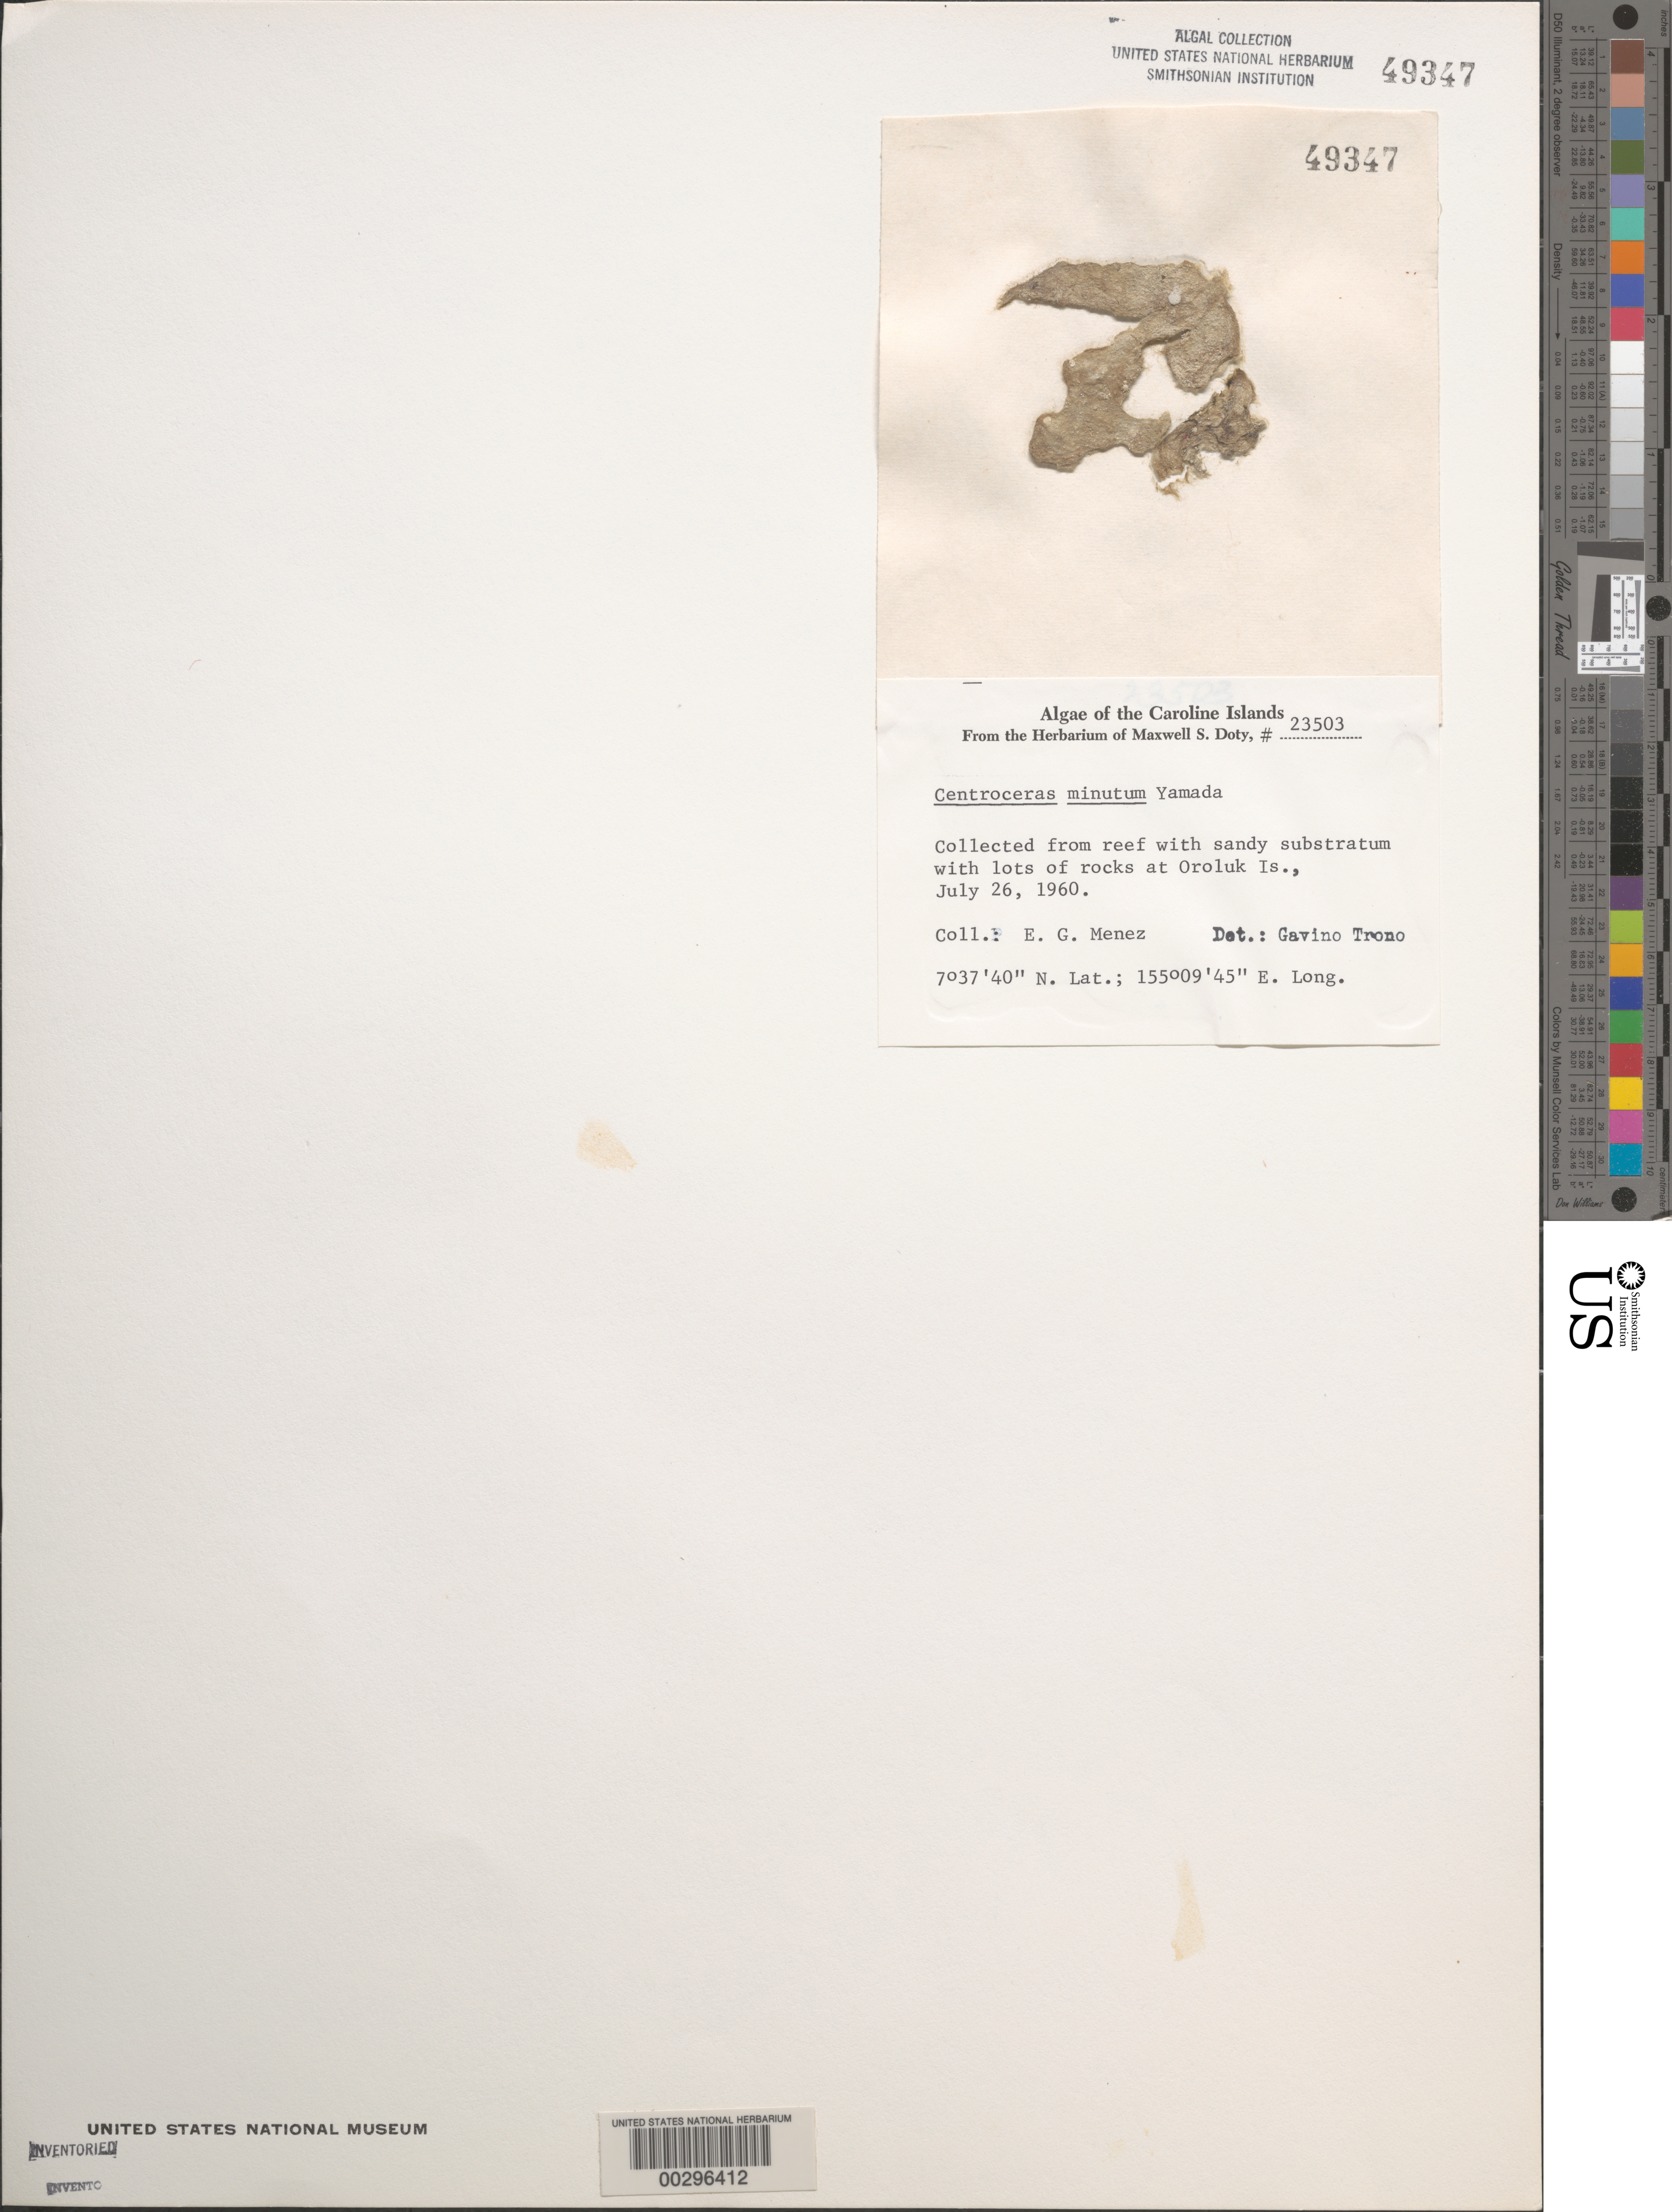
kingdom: Plantae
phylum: Rhodophyta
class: Florideophyceae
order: Ceramiales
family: Ceramiaceae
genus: Centroceras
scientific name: Centroceras minutum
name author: Yamada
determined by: Trono, Gavino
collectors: Meñez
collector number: MSD 23503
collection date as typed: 26 Jul 1960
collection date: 1960-07-26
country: Micronesia, Federated States of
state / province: Pohnpei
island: Oroluk Atoll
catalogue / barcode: US 49347